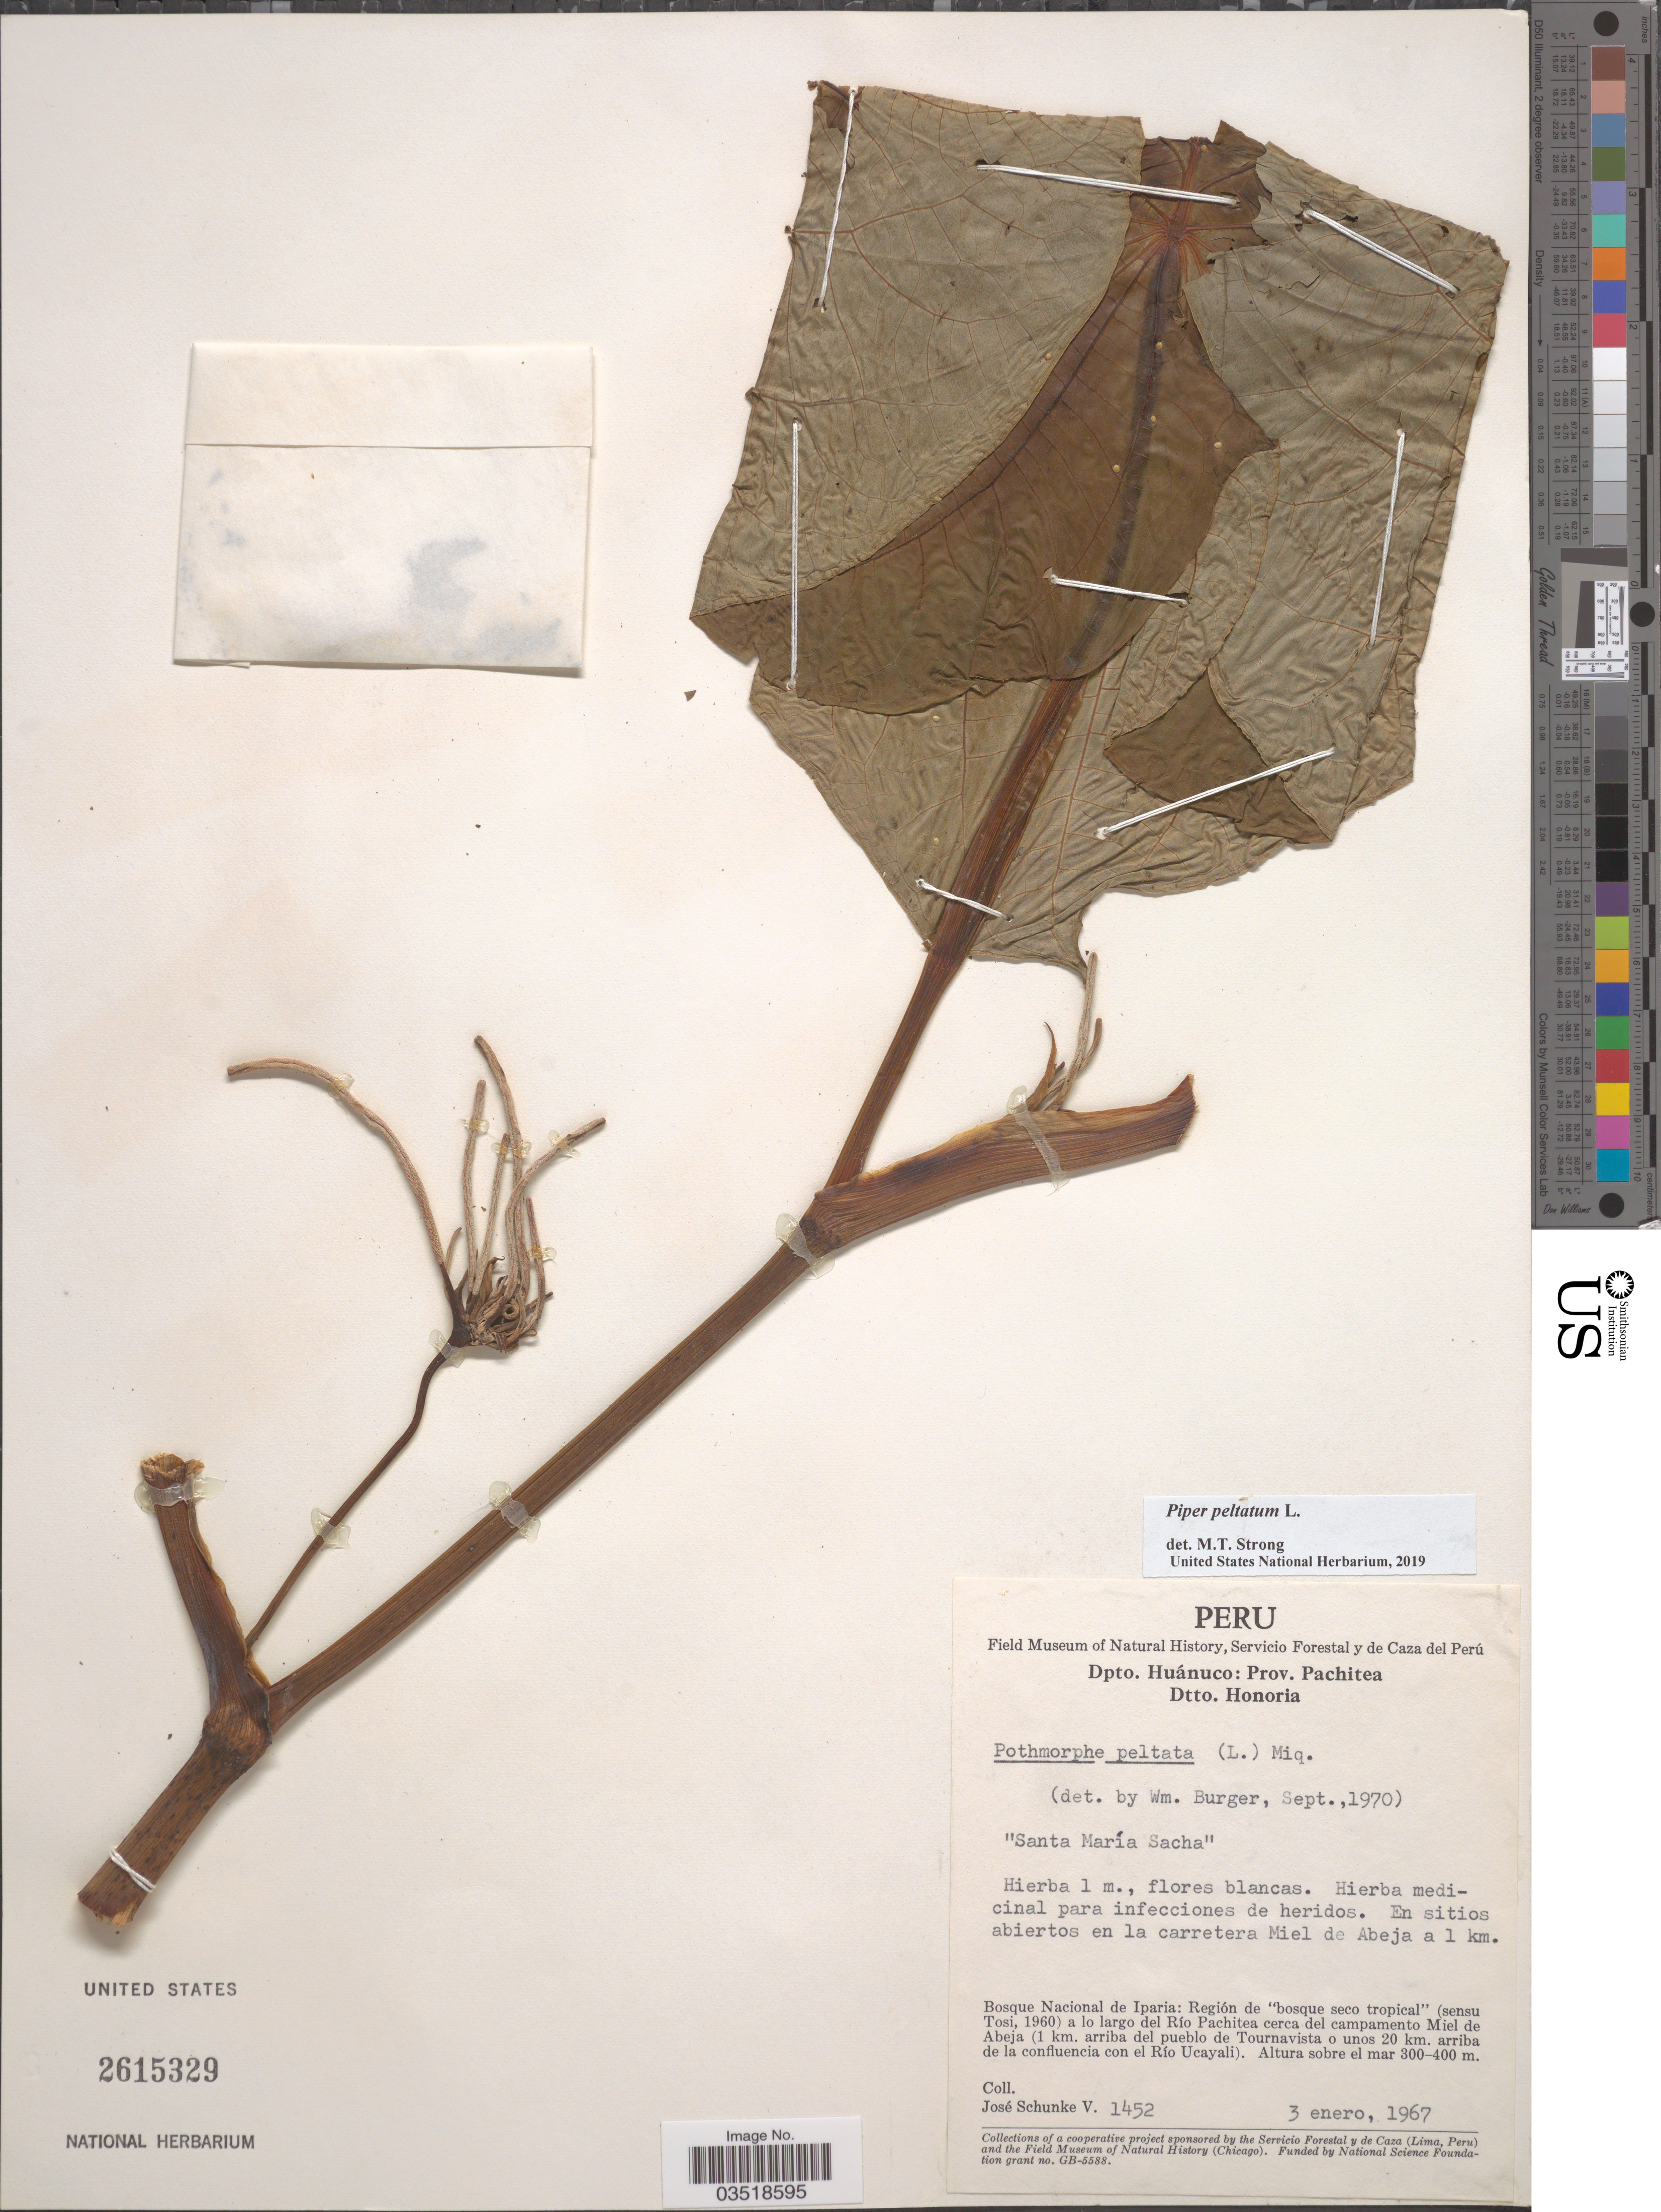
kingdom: Plantae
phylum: Tracheophyta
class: Magnoliopsida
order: Piperales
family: Piperaceae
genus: Piper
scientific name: Piper peltatum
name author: L.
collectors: J. Schunke Vigo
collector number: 1452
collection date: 1967-01-03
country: Peru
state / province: Huánuco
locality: Depto. Huánuco: Prov. Pachitea. Dtto. Honoria. En sitios abiertos en la carretera Miel de Abeja a 1 km. Bosque Nacional de Iparia: Región de "bosque seco tropical" (sensu Tosi, 1960) a lo largo del Río Pachitea cerca del campamento Miel de Abeja (1 km. arriba del pueblode Tournavista o unos 20 km. arriba de la confluencia con el Río Ucayali).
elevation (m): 300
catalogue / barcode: US 2615329